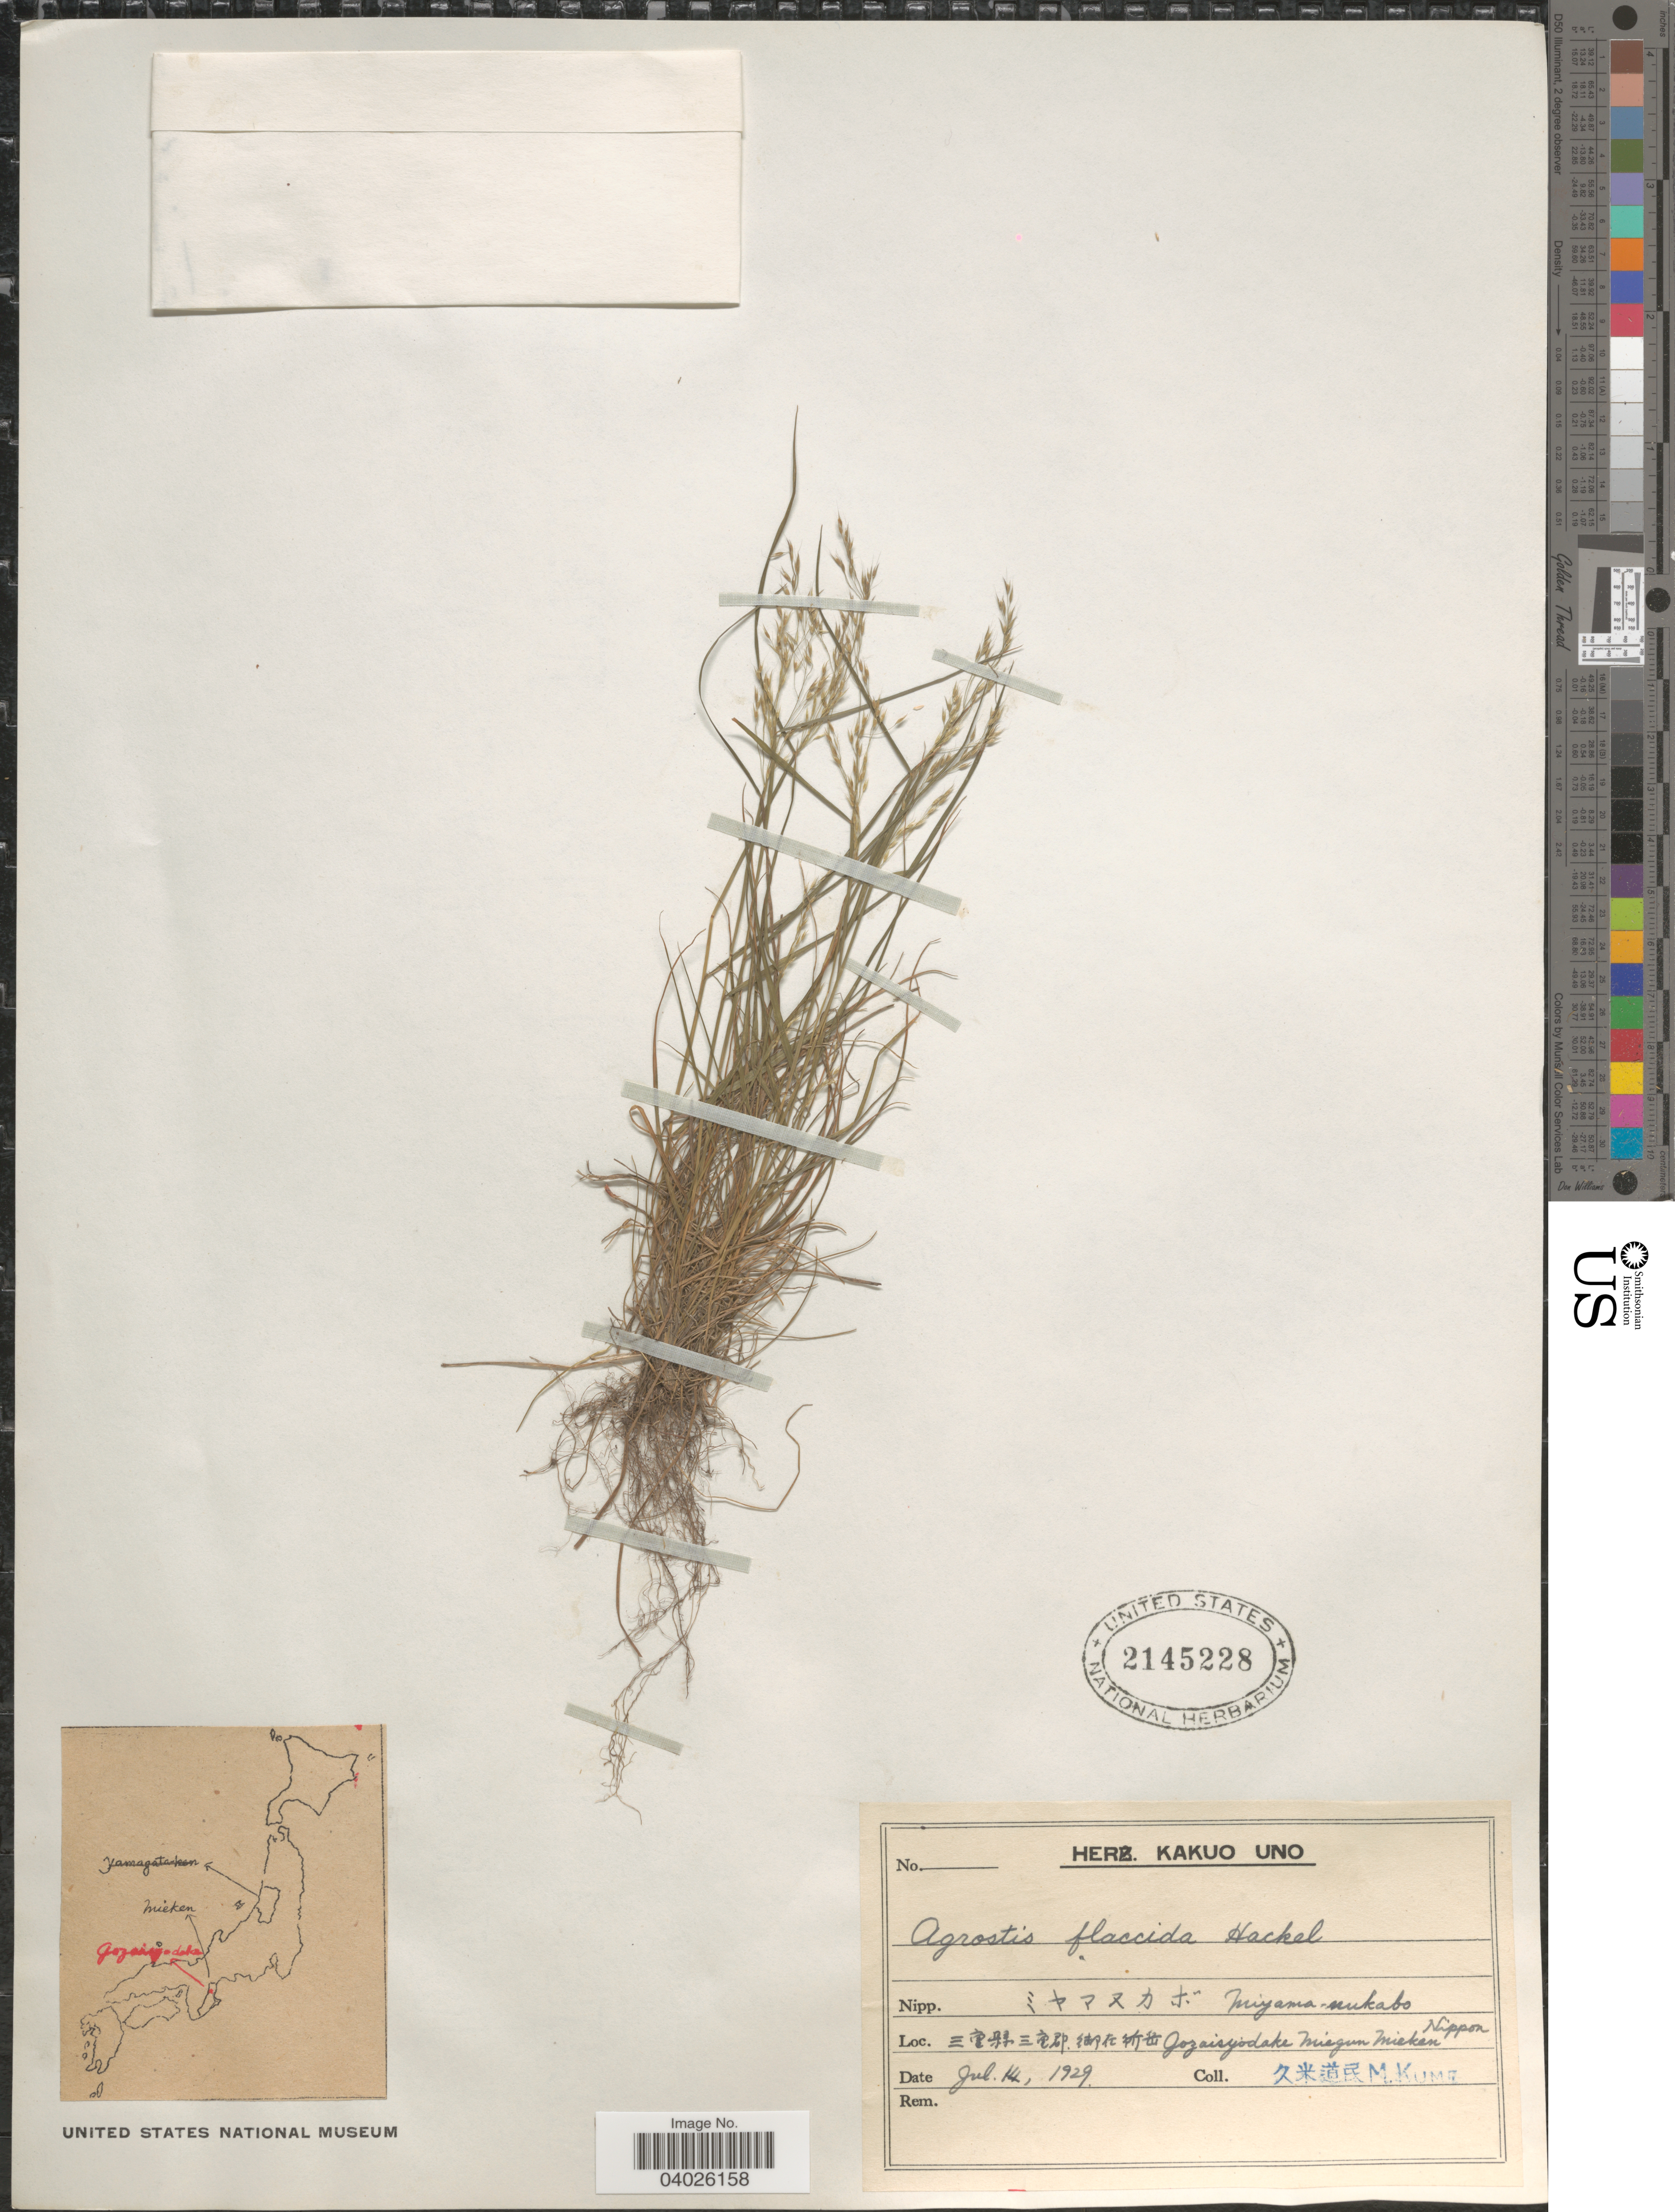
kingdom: Plantae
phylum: Tracheophyta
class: Liliopsida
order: Poales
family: Poaceae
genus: Agrostis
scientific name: Agrostis flaccida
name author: Hack.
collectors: M. Kume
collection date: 1929-07-14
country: Japan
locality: X. Jozaisyodake Miegun Mieken Nippon.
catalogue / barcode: US 2145228